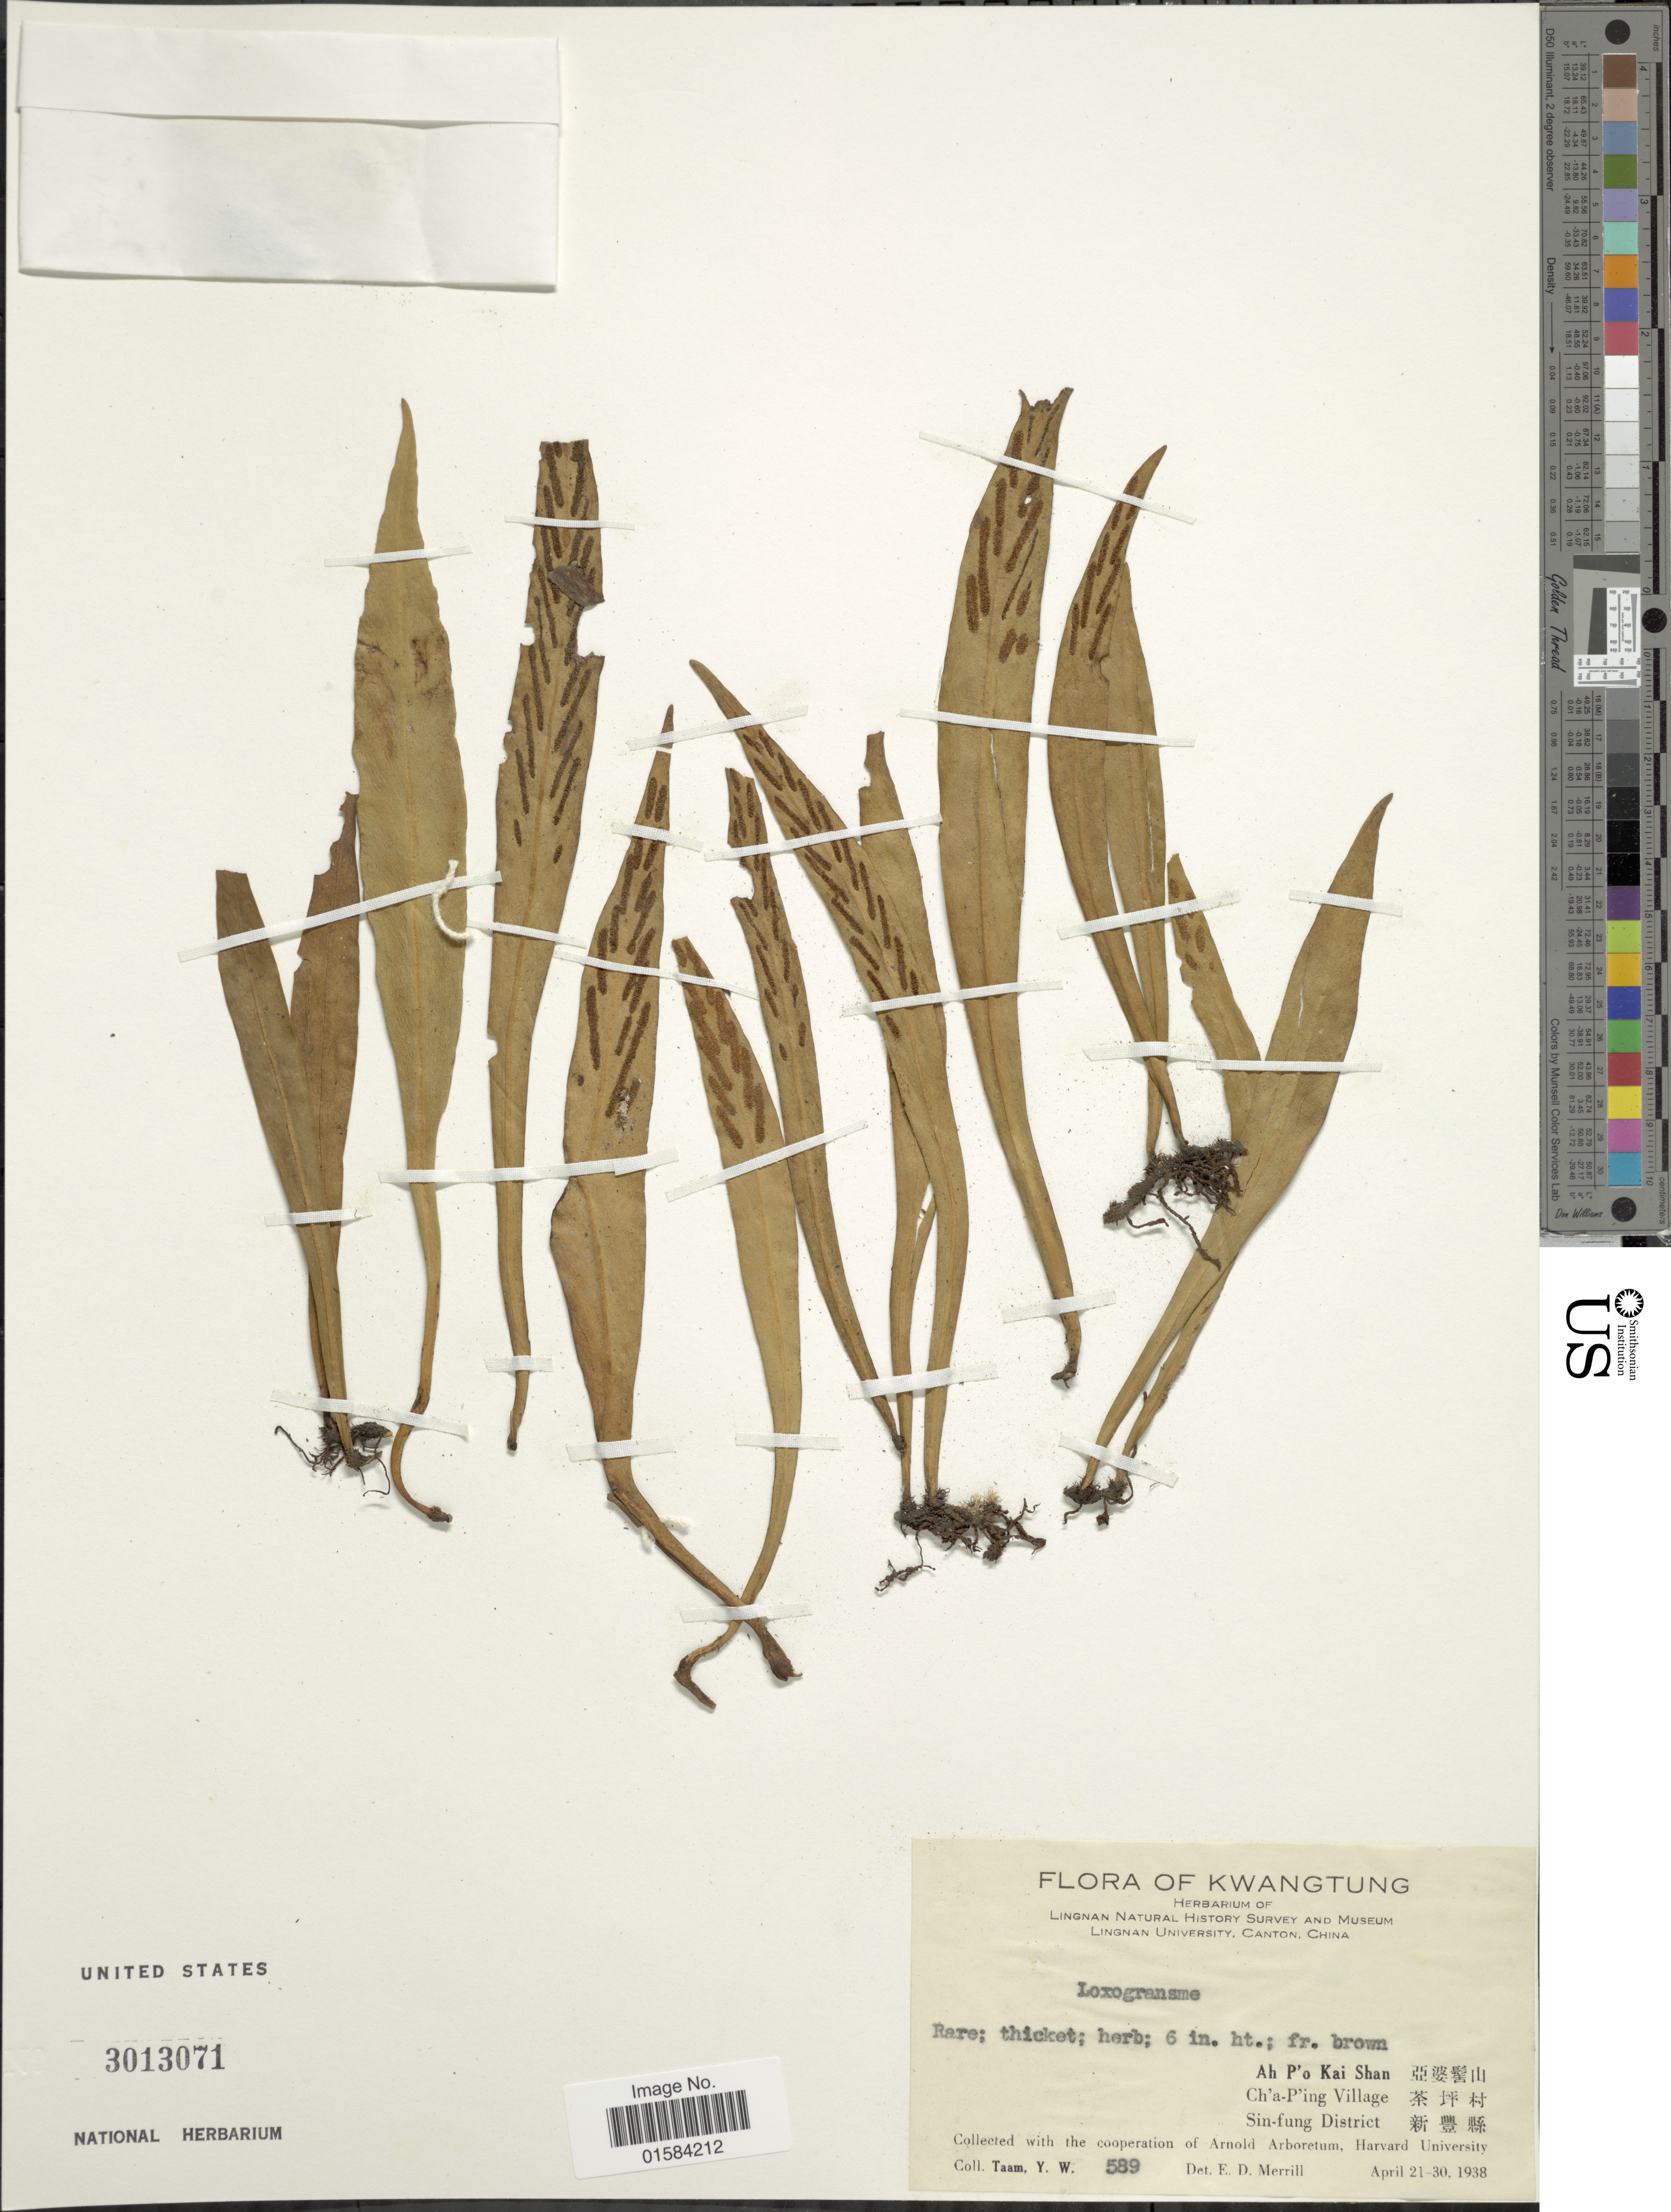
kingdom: Plantae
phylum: Tracheophyta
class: Polypodiopsida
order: Polypodiales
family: Polypodiaceae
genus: Loxogramme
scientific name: Loxogramme sp.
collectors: Y. W. Taam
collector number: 589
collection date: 1938-04-21/1938-04-30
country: China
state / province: Guangdong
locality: Kwangtung, Ah P'o Kai Shan, Ch'a-P'ing Village, Sin-fung District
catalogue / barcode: US 3013071